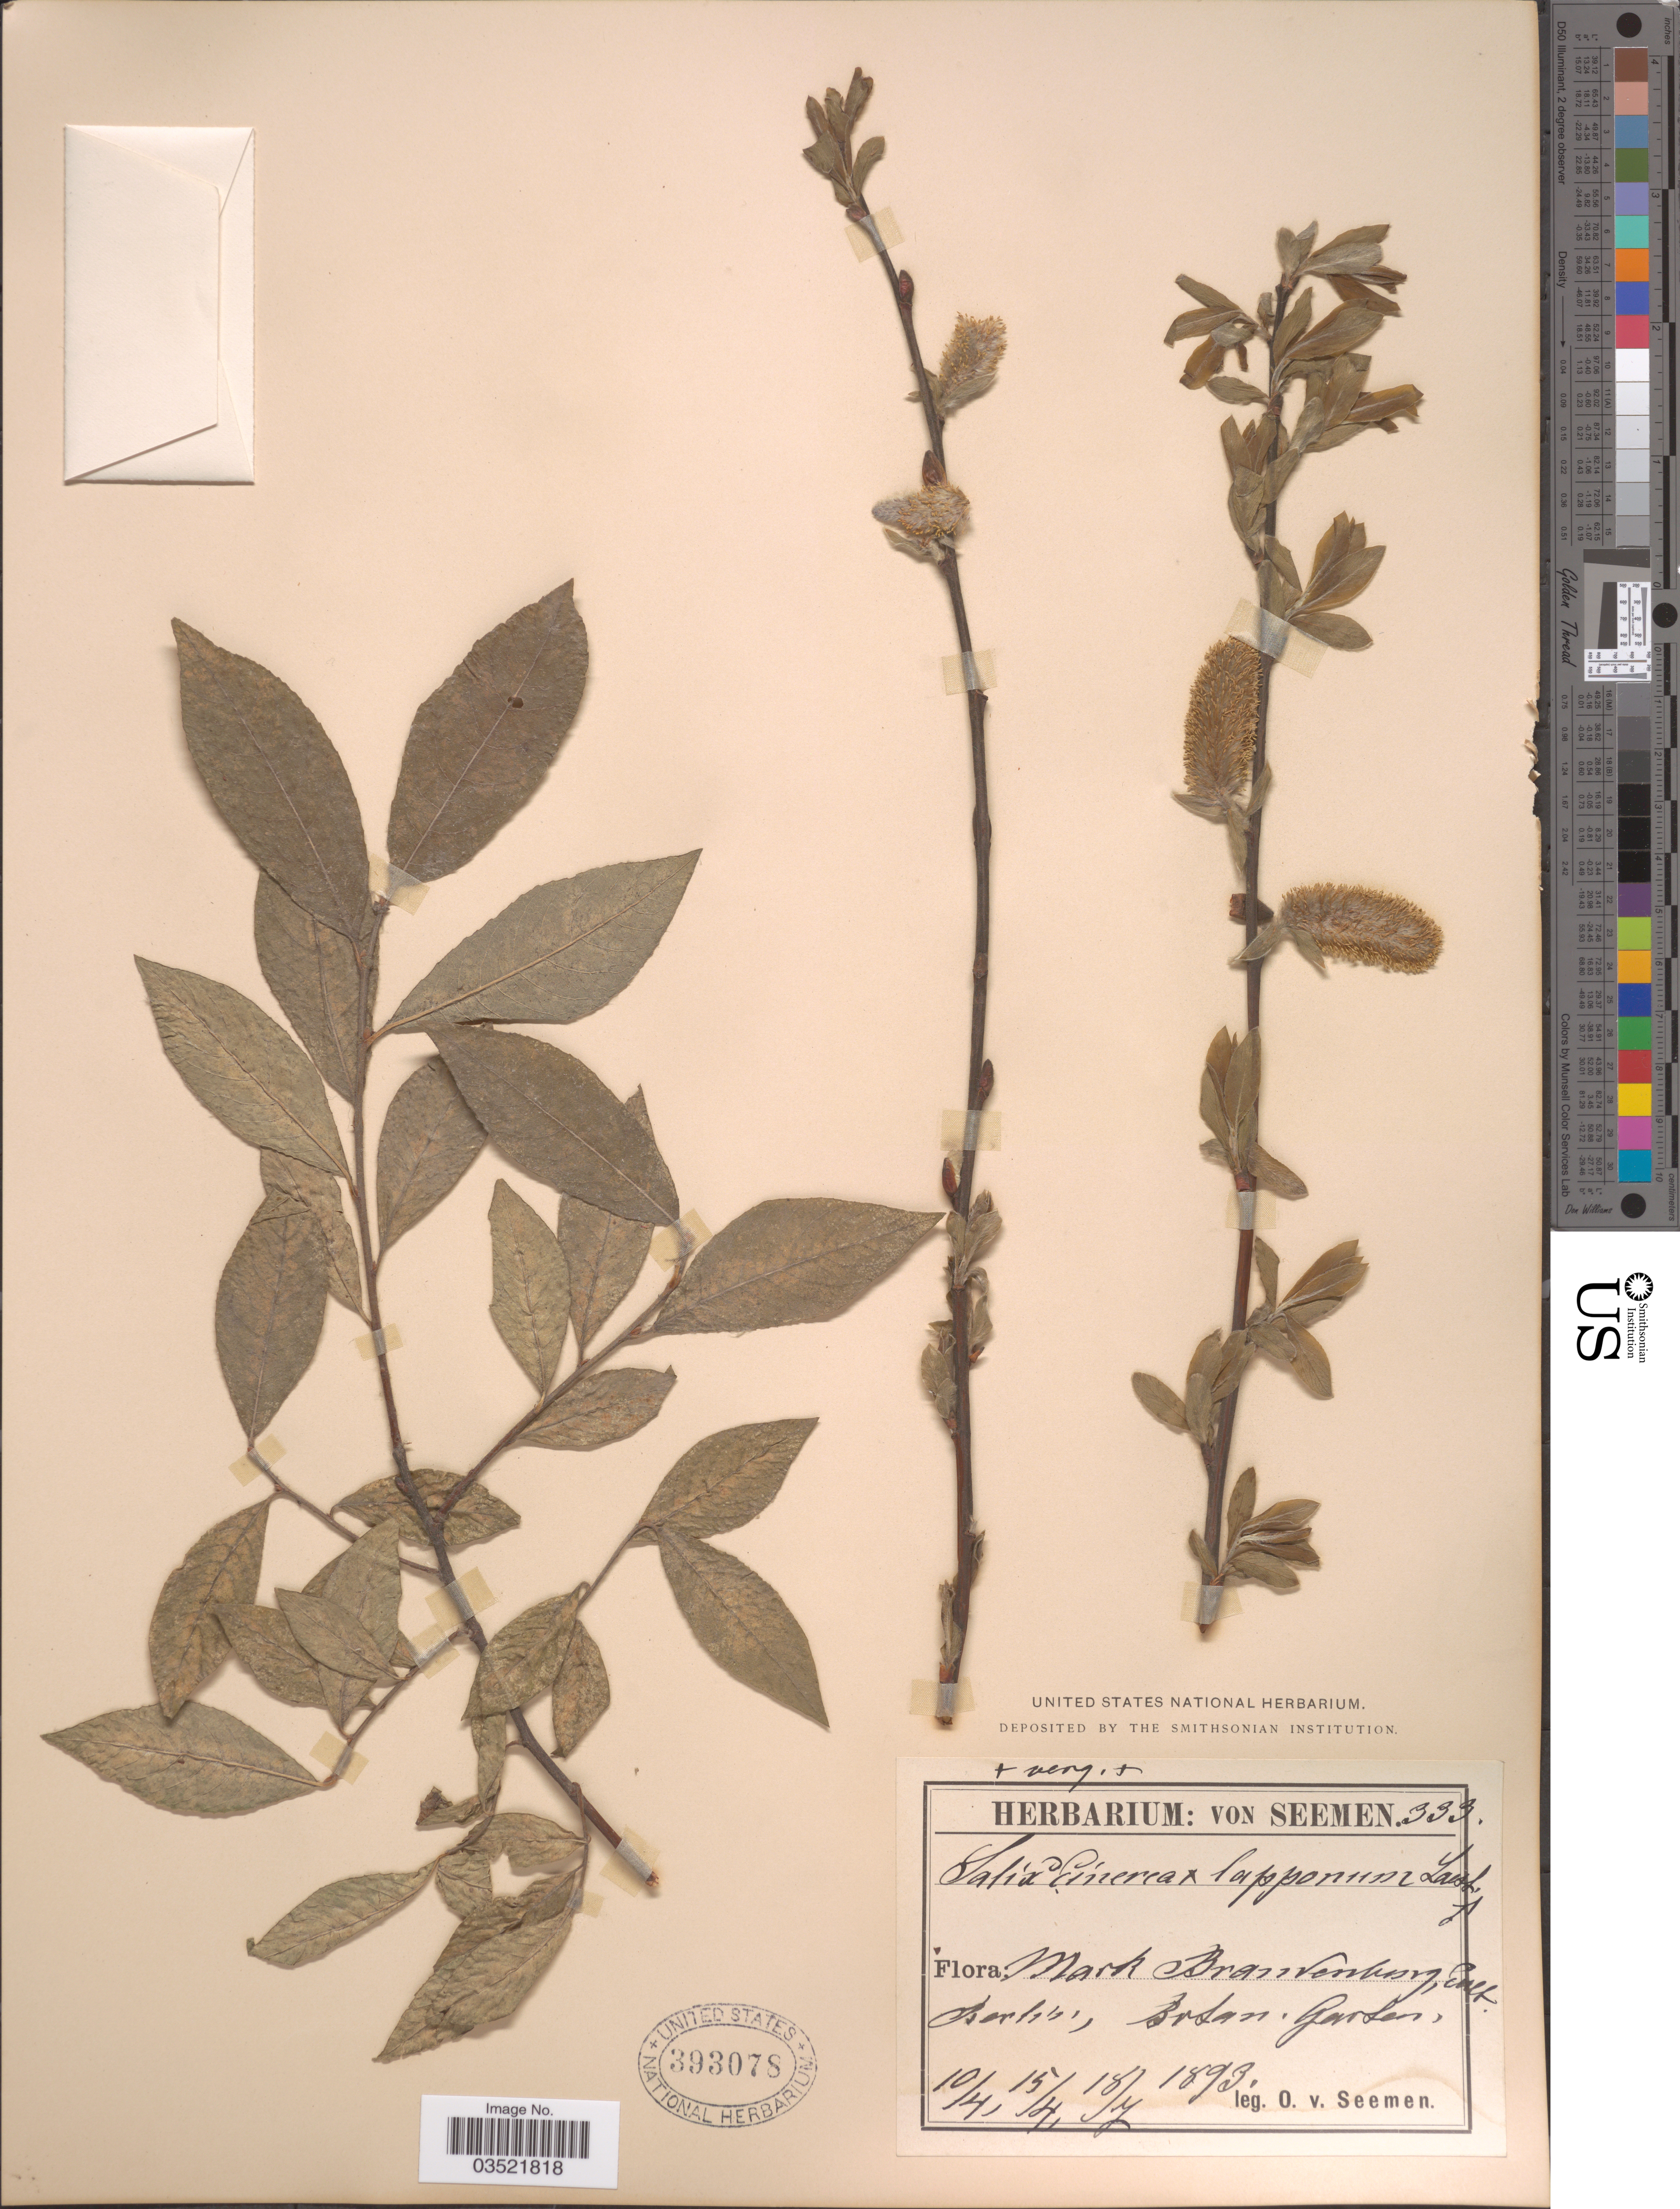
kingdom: Plantae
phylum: Tracheophyta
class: Magnoliopsida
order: Malpighiales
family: Salicaceae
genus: Salix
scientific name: Salix cinerea x S. lapponum L.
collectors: K. O. von Seemen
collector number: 333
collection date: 1893-04-10/1893-07-18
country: Germany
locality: Mark Brandenburg, Kalk, Berlin, Botan. Garten.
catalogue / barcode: US 393078